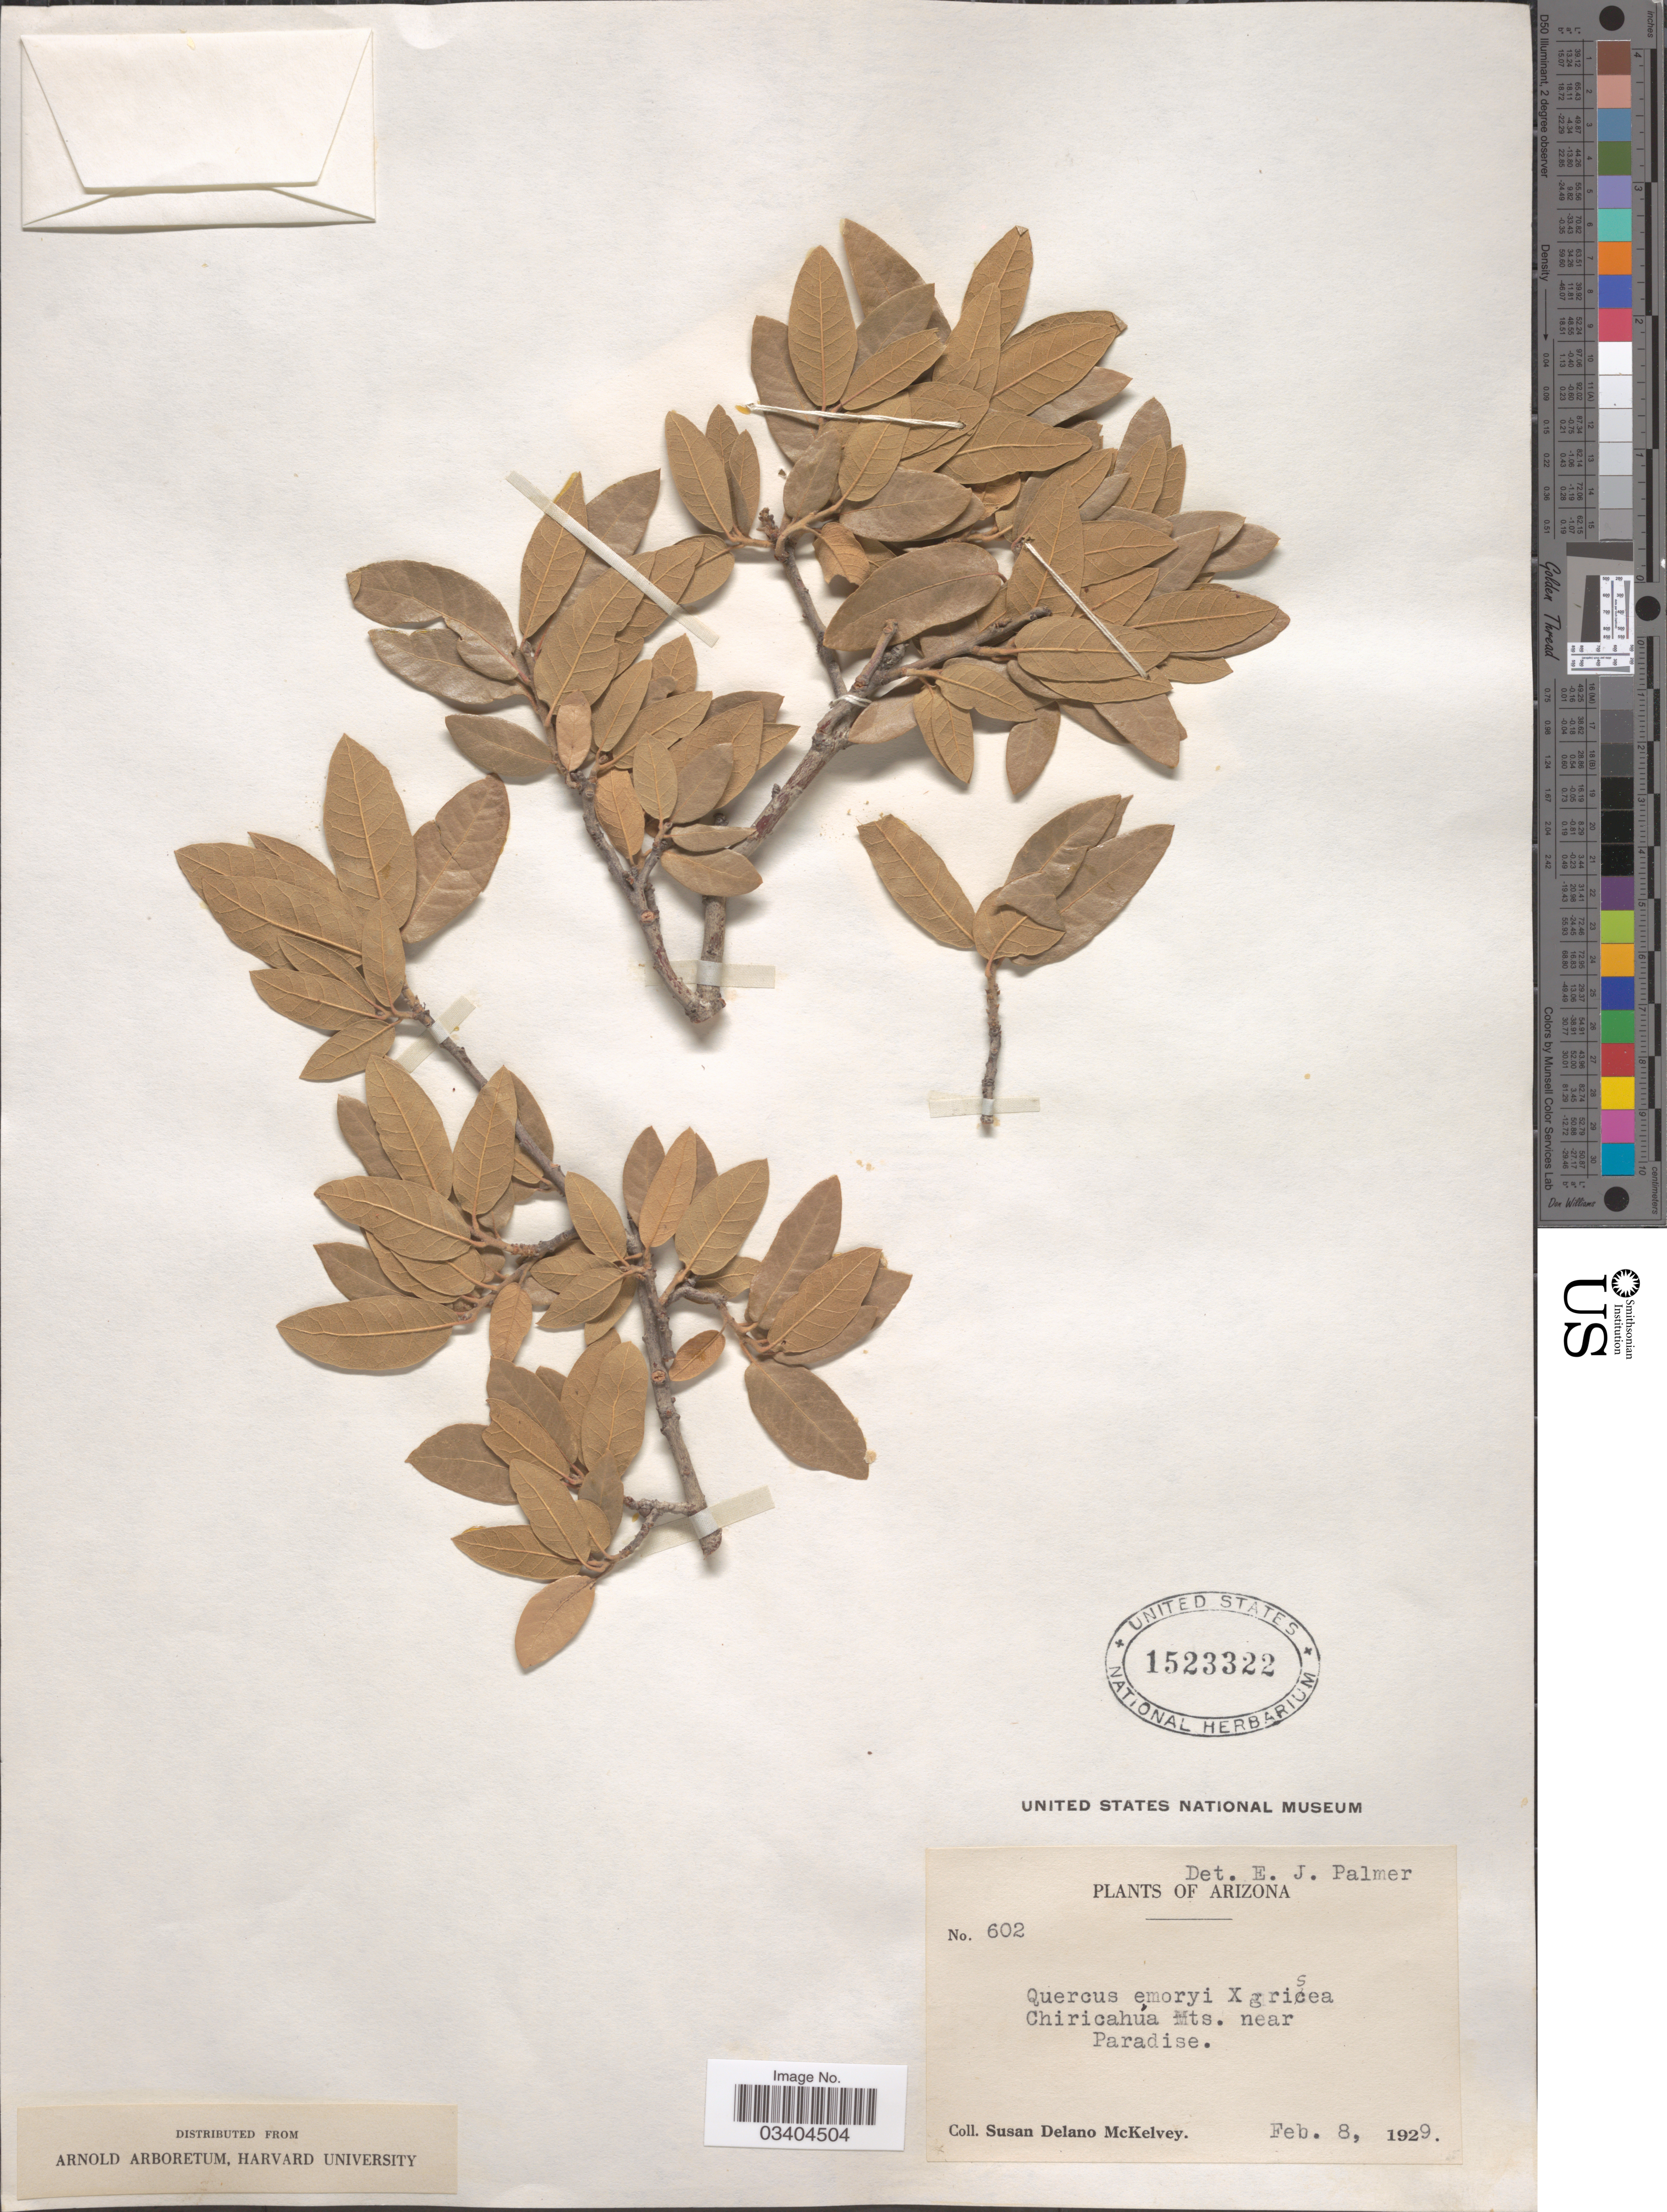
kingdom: Plantae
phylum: Tracheophyta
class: Magnoliopsida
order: Fagales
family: Fagaceae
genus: Quercus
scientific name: Quercus emoryi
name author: Torr. in Emory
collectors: S. A. McKelvey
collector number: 602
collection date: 1929-02-08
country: United States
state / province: Arizona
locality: Chiricahua Mts. Near Paradise.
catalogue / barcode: US 1523322